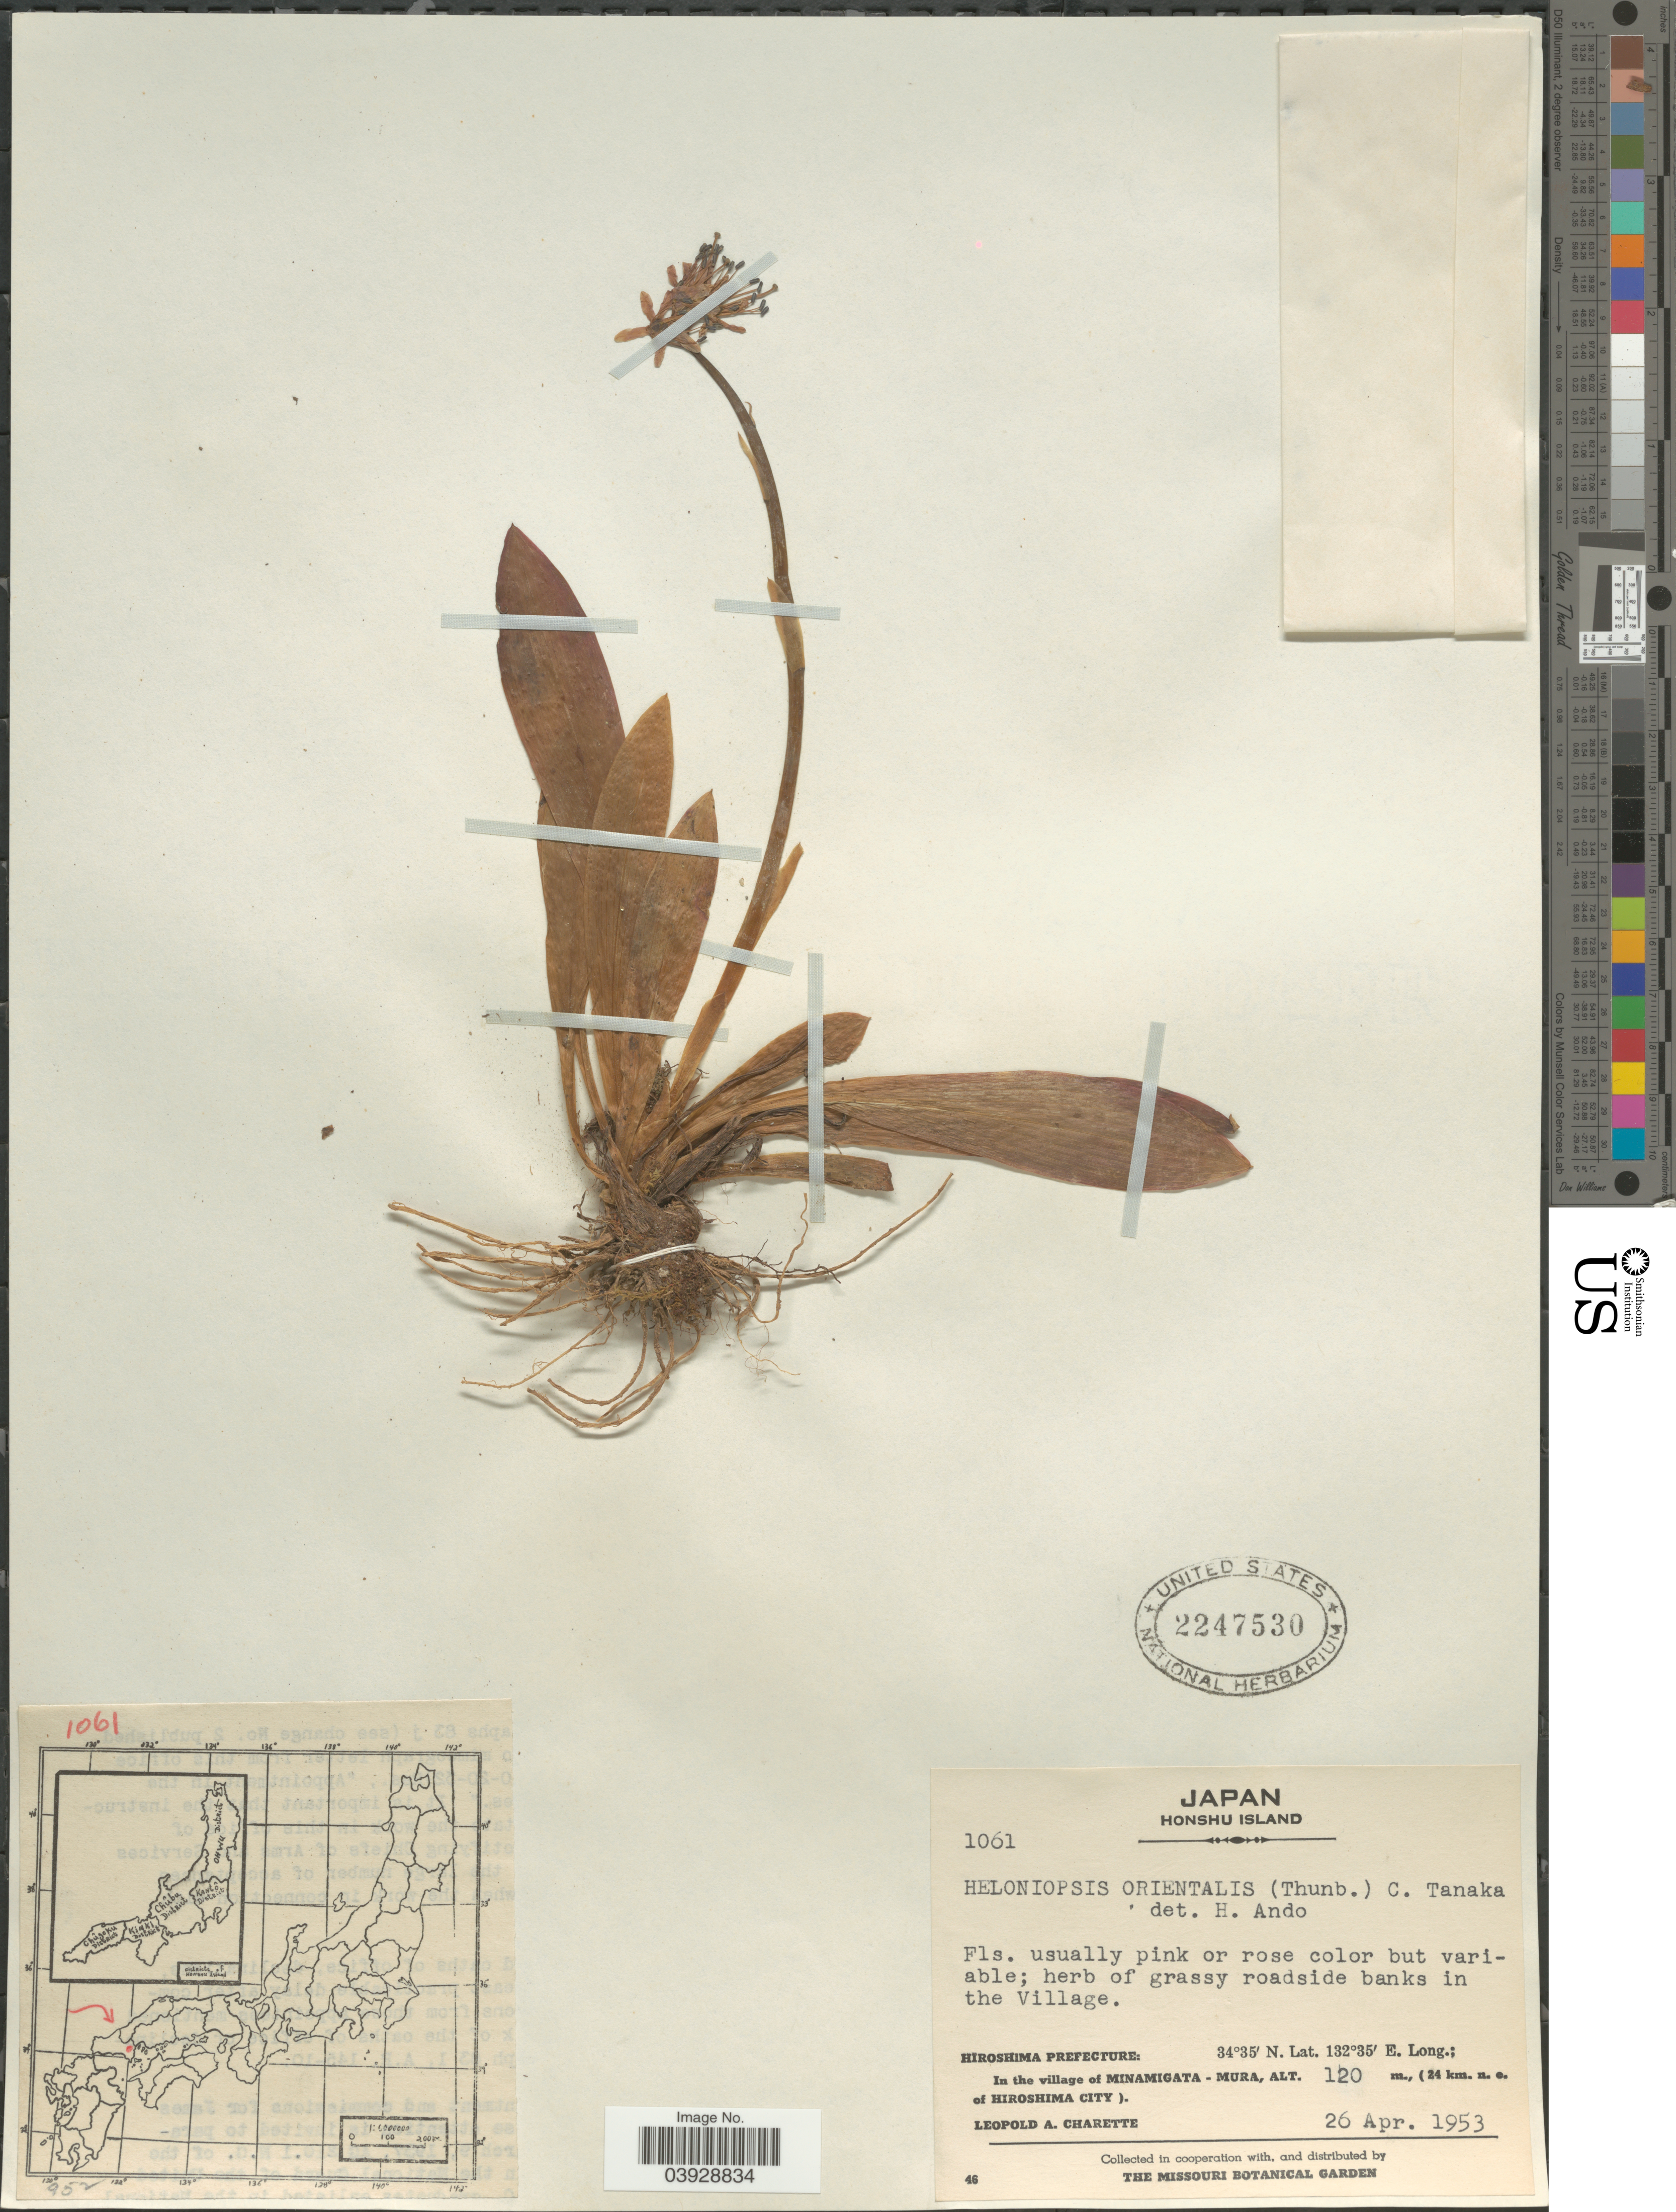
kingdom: Plantae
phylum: Tracheophyta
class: Liliopsida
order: Liliales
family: Melanthiaceae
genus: Heloniopsis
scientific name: Heloniopsis orientalis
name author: (Thunb.) C. Tanaka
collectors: L. A. Charette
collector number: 1061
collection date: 1953-04-26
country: Japan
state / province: Hirosima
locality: Honshu Island. Hiroshima Prefecture: In the village of Minamigata - Mura, (24 km. n. e. of Hiroshima City).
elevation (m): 120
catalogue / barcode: US 2247530